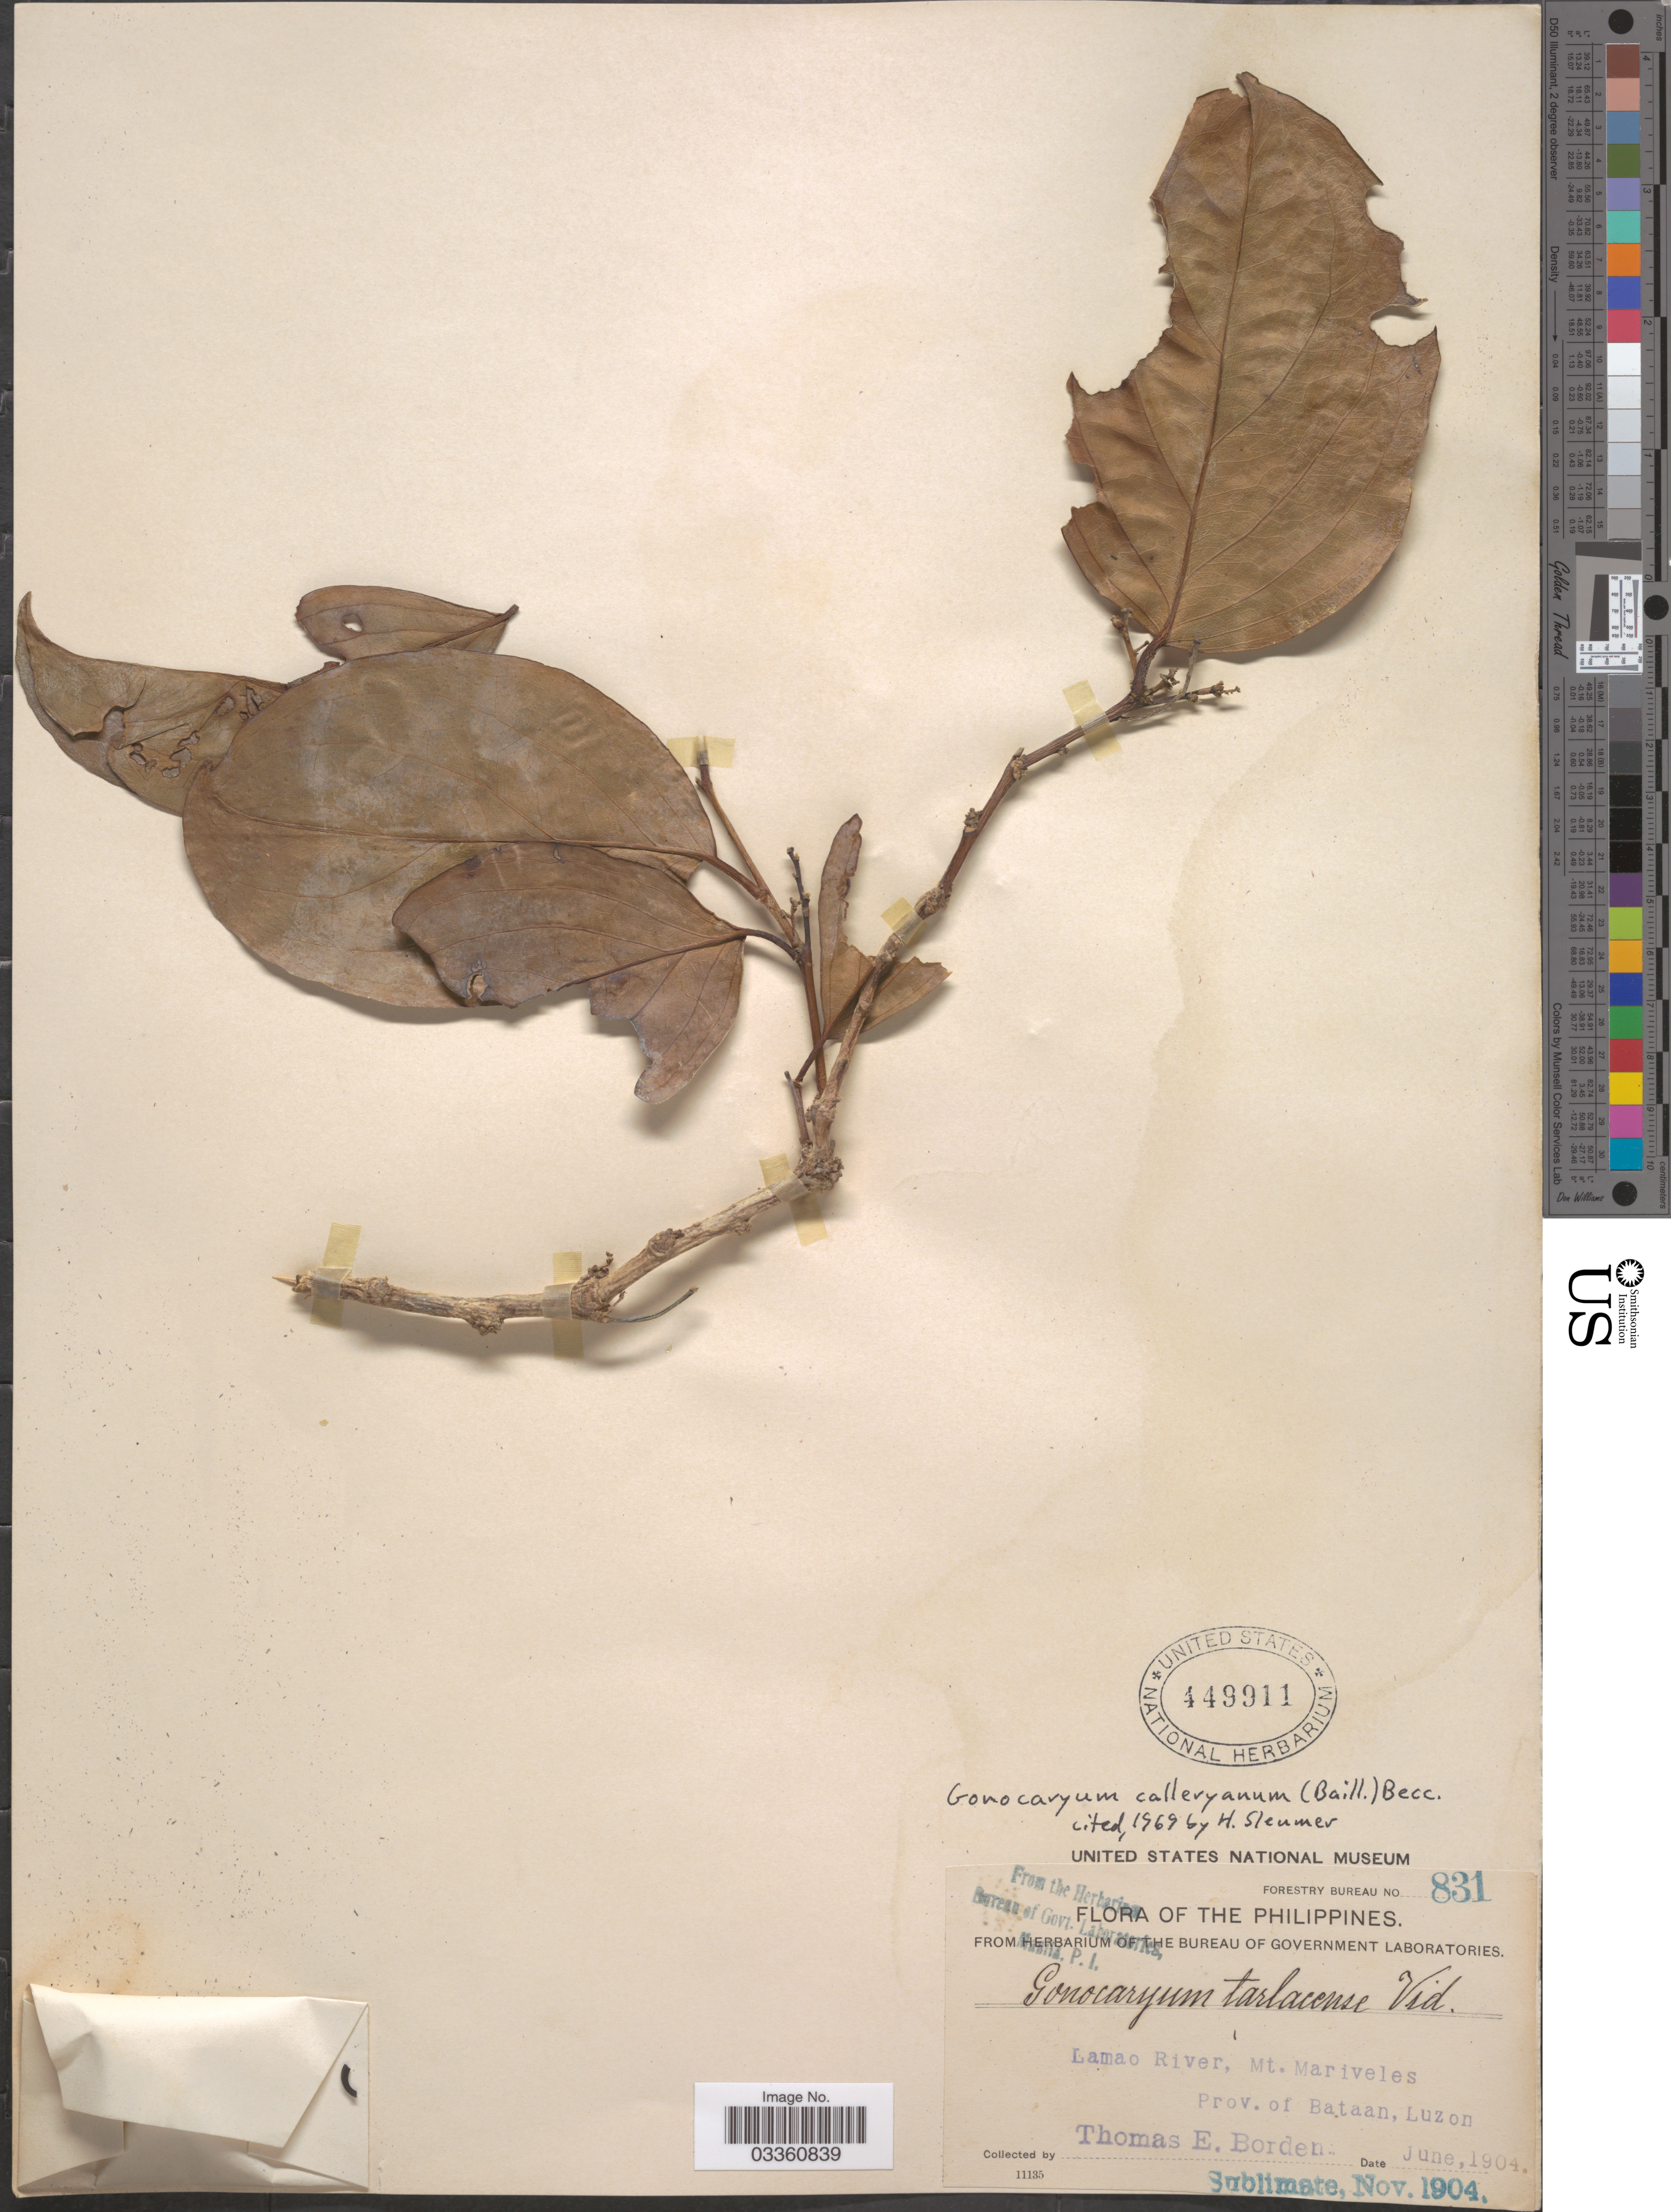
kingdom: Plantae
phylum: Tracheophyta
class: Magnoliopsida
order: Cardiopteridales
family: Cardiopteridaceae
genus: Gonocaryum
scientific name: Gonocaryum calleryanum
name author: (Baill.) Becc.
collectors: T. E. Borden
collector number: Forestry Bureau 831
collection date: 1904-06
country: Philippines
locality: Lamao River, Mt. Mariveles. Prov. of Bataan, Luzon.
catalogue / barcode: US 449911